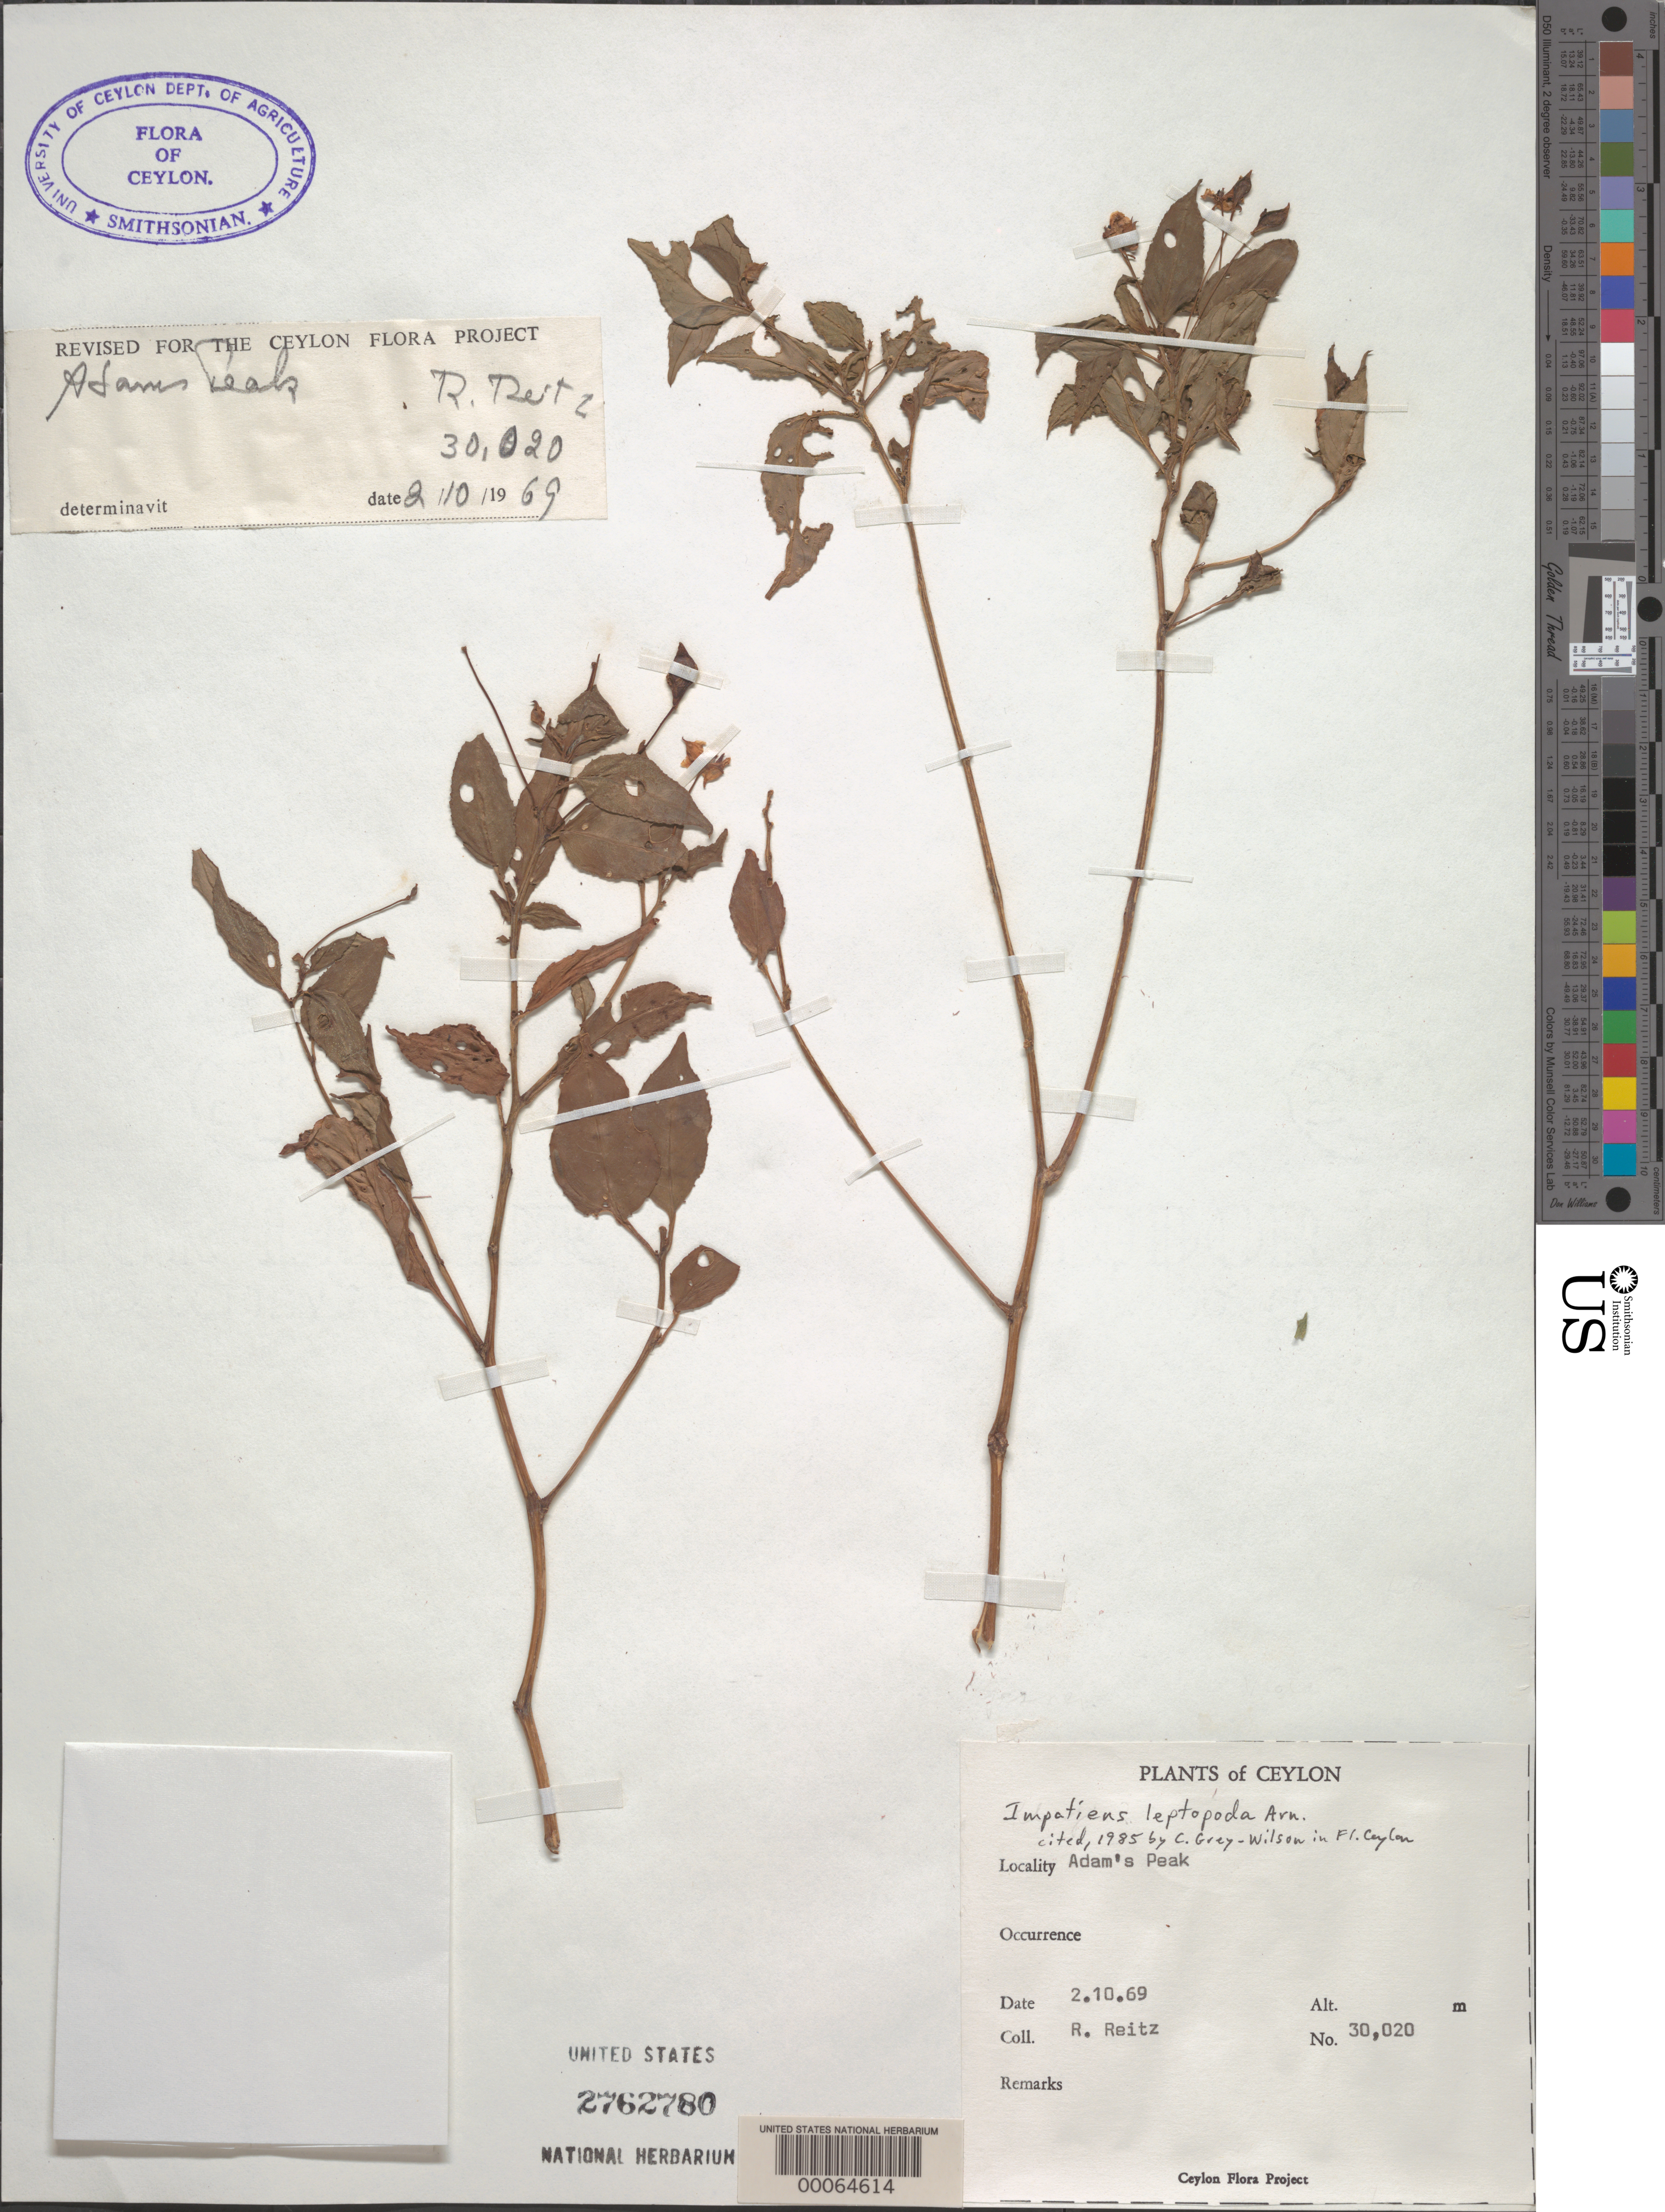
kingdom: Plantae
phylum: Tracheophyta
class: Magnoliopsida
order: Ericales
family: Balsaminaceae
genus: Impatiens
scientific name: Impatiens sp.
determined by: Li, Z. Y.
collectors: R. Reitz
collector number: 30020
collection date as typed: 02 Oct 1969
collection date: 1969-10-02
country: Sri Lanka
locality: Adam's peak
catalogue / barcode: US 2762780